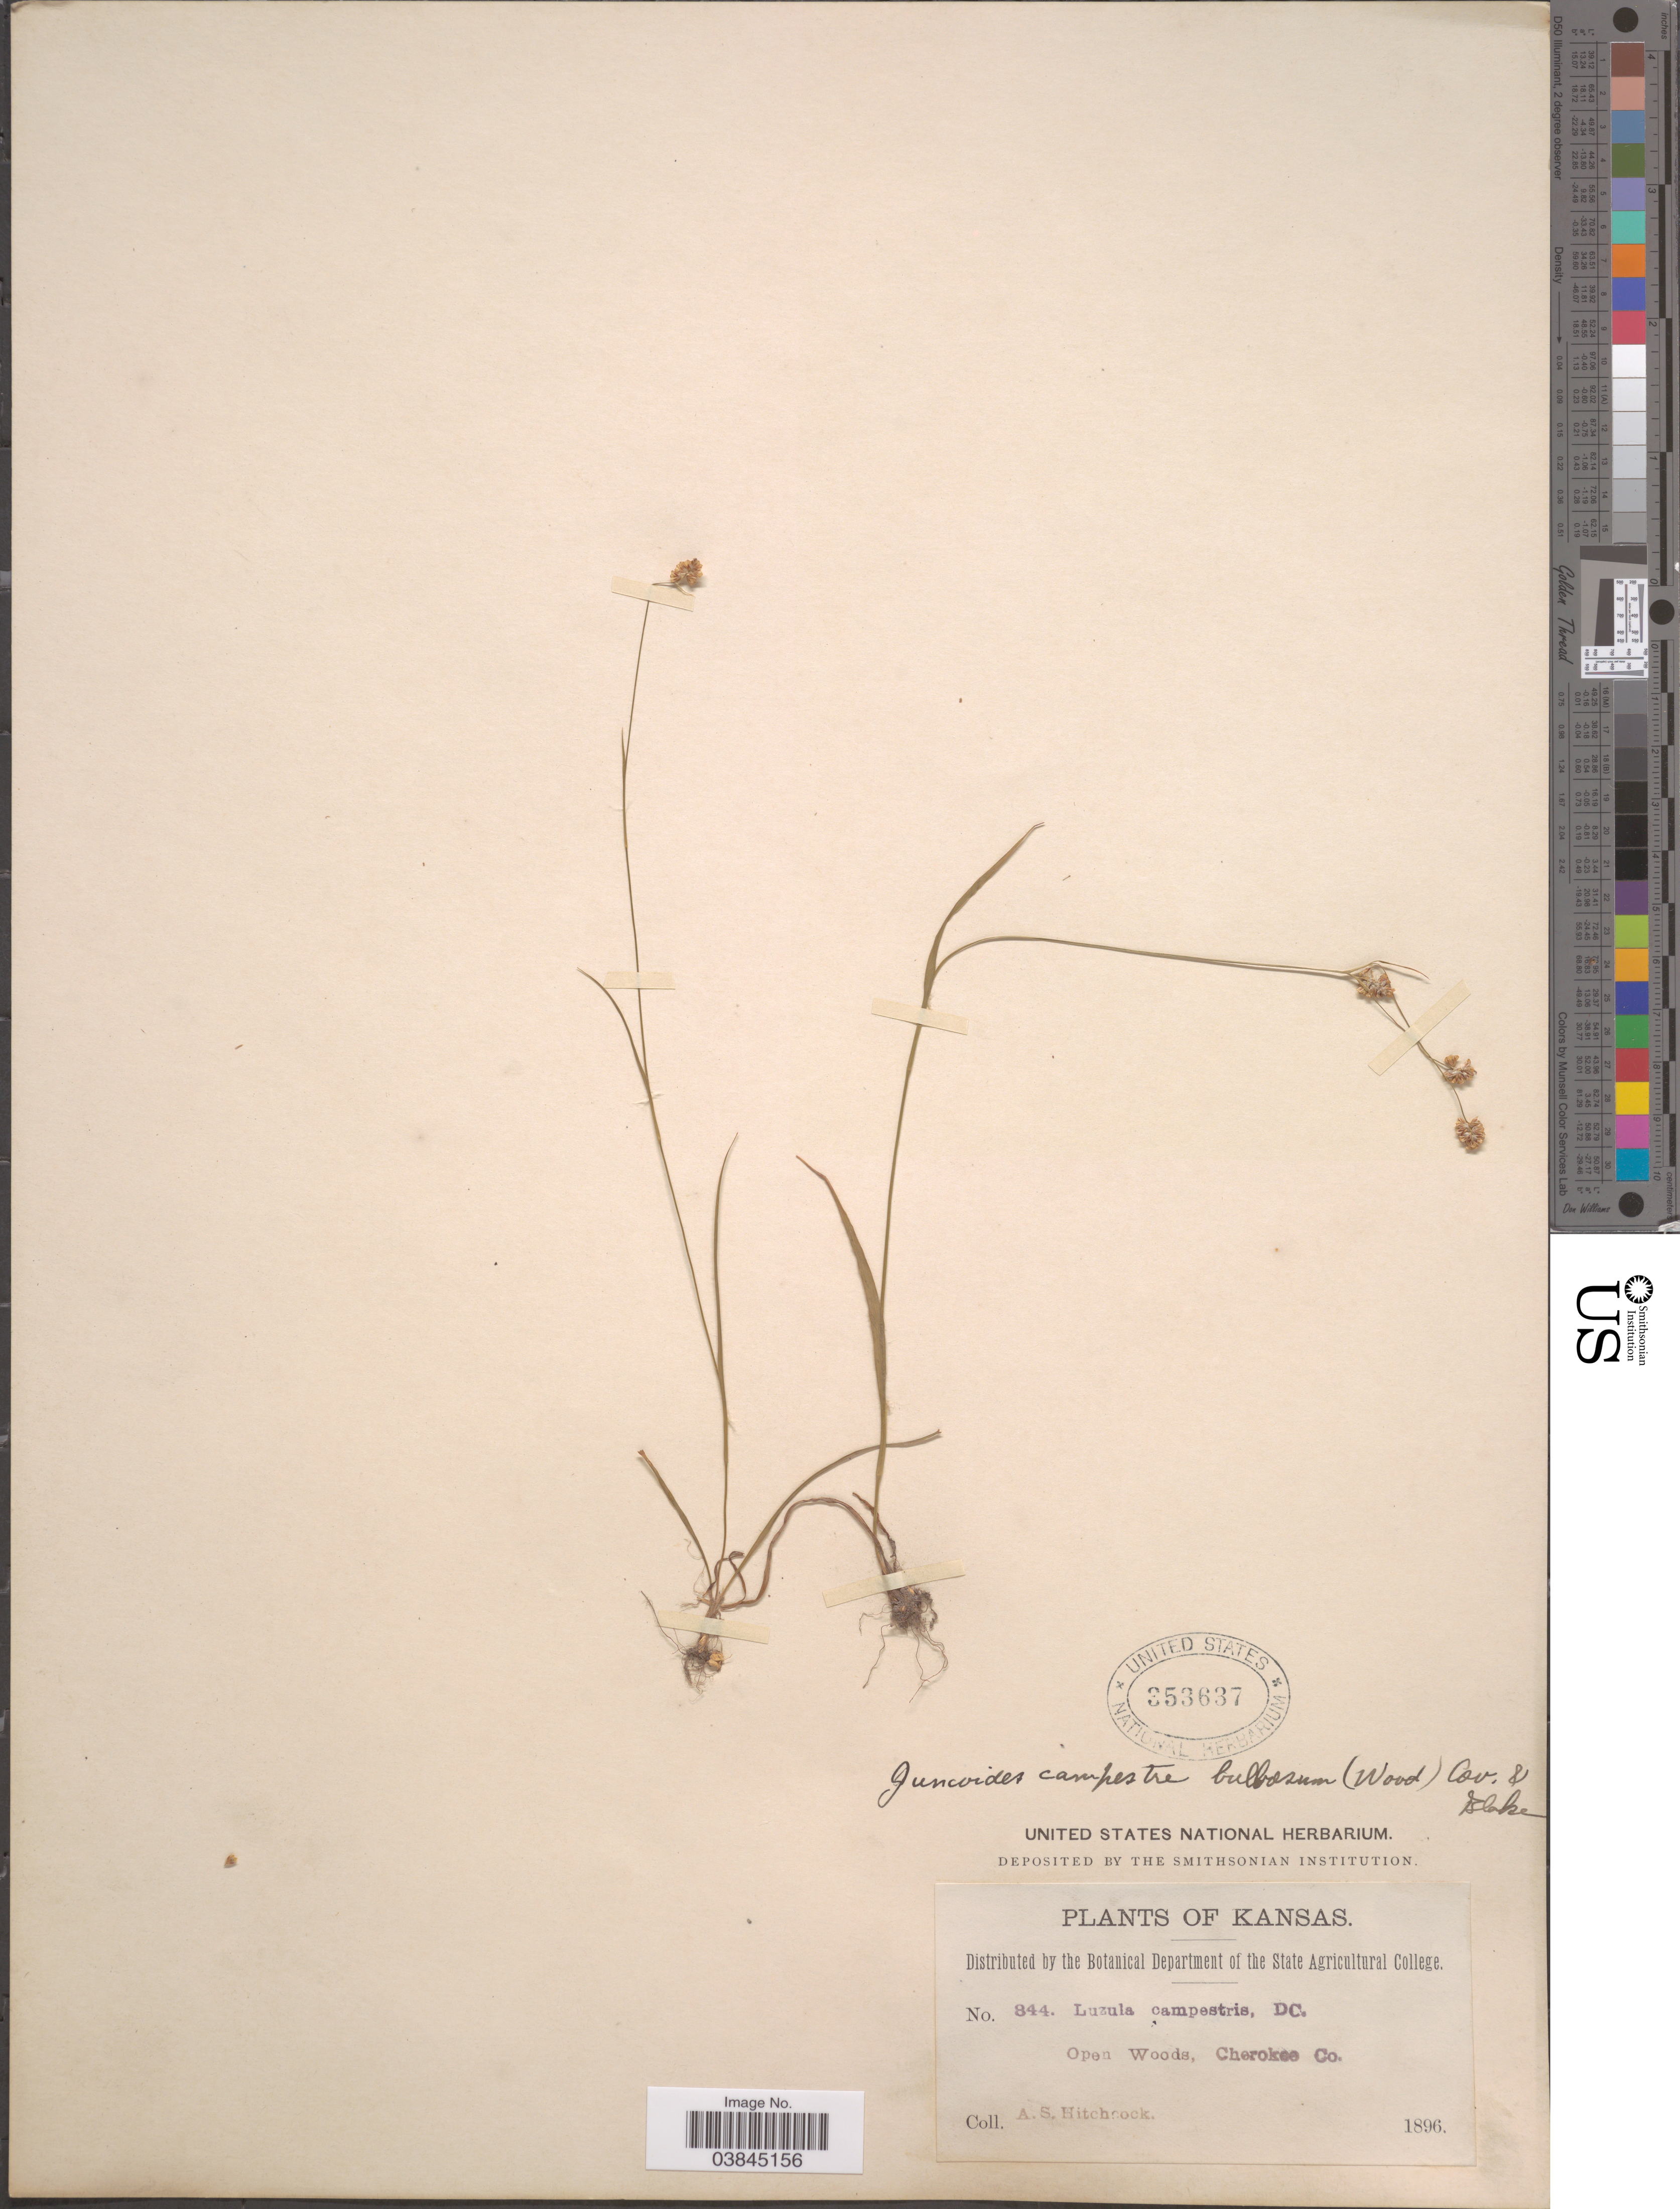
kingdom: Plantae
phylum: Tracheophyta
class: Liliopsida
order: Poales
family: Juncaceae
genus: Luzula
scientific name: Luzula bulbosa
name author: (Alph. Wood) Smyth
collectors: A. S. Hitchcock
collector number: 844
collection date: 1896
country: United States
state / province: Kansas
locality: Cherokee Co.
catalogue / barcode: US 353637